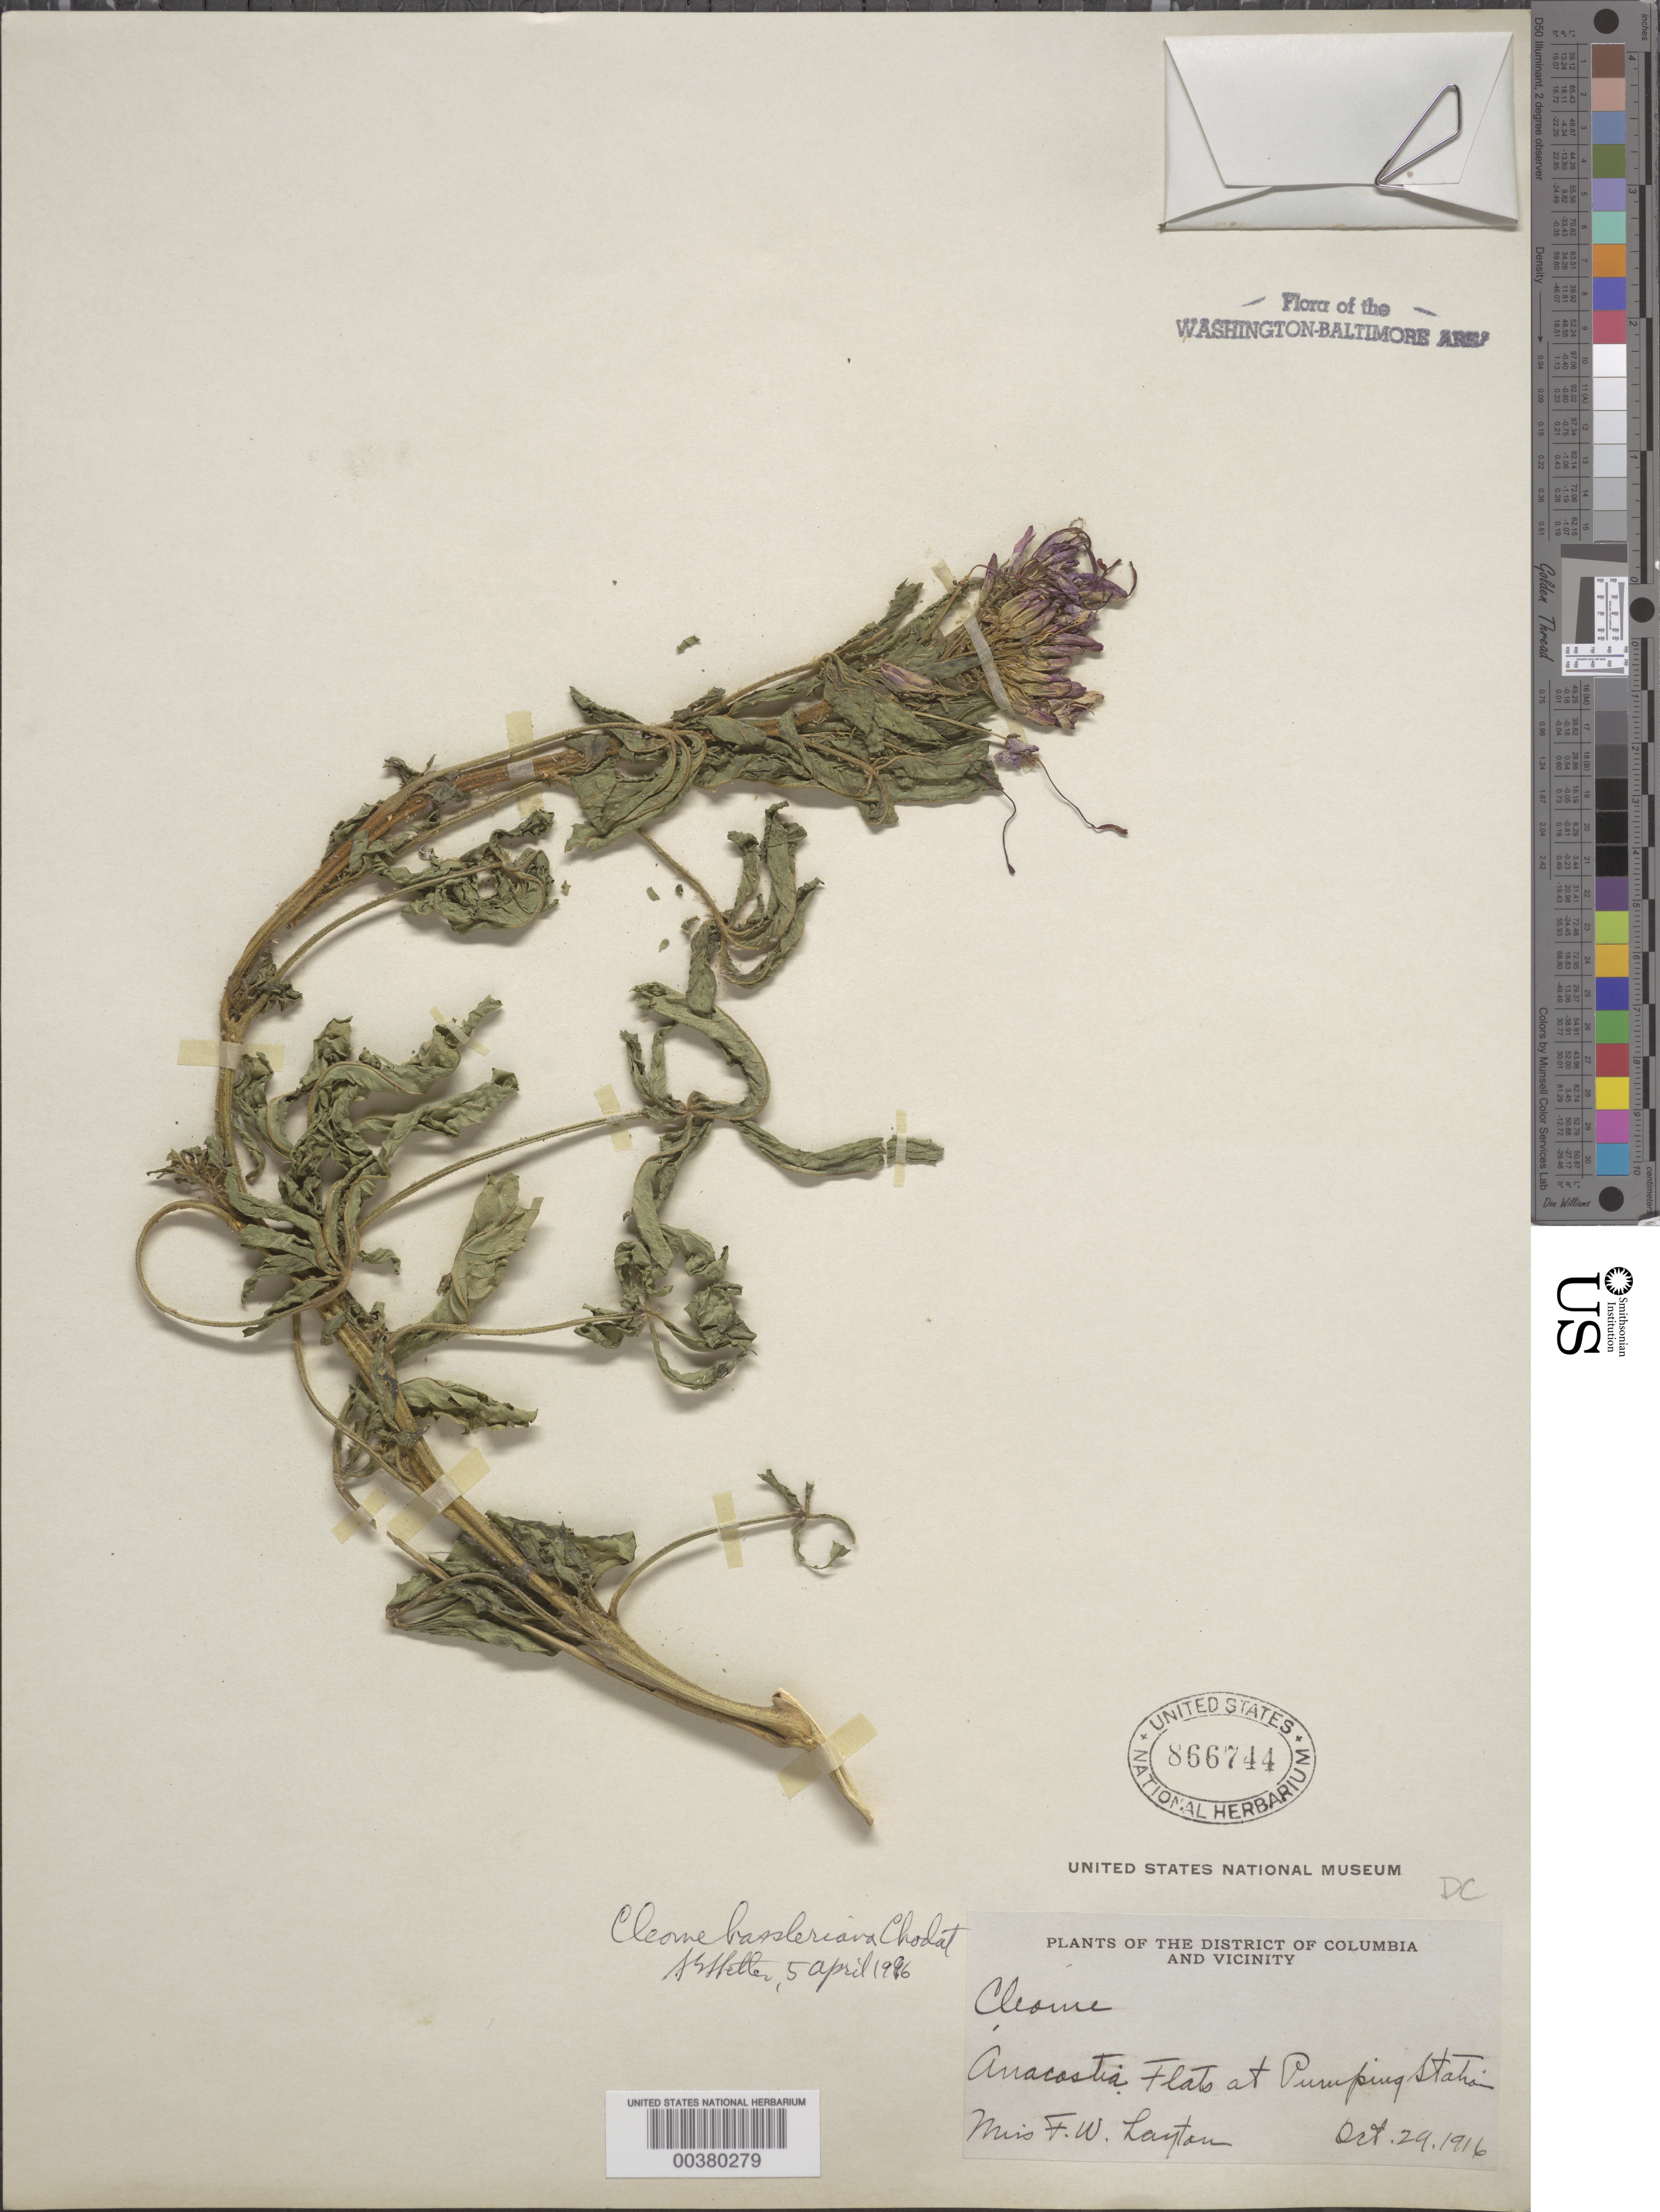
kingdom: Plantae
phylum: Tracheophyta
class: Magnoliopsida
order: Brassicales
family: Cleomaceae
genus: Tarenaya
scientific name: Tarenaya houtteana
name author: (Schltdl.) Soares Neto & Roalson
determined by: Strong, Mark T., (BOT), Smithsonian Institution - National Museum of Natural History (UNITED STATES)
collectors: F. Layton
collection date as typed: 29 Oct 1916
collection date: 1916-10-29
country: United States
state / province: District of Columbia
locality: Anacostia flats, Pumping Station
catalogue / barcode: US 866744